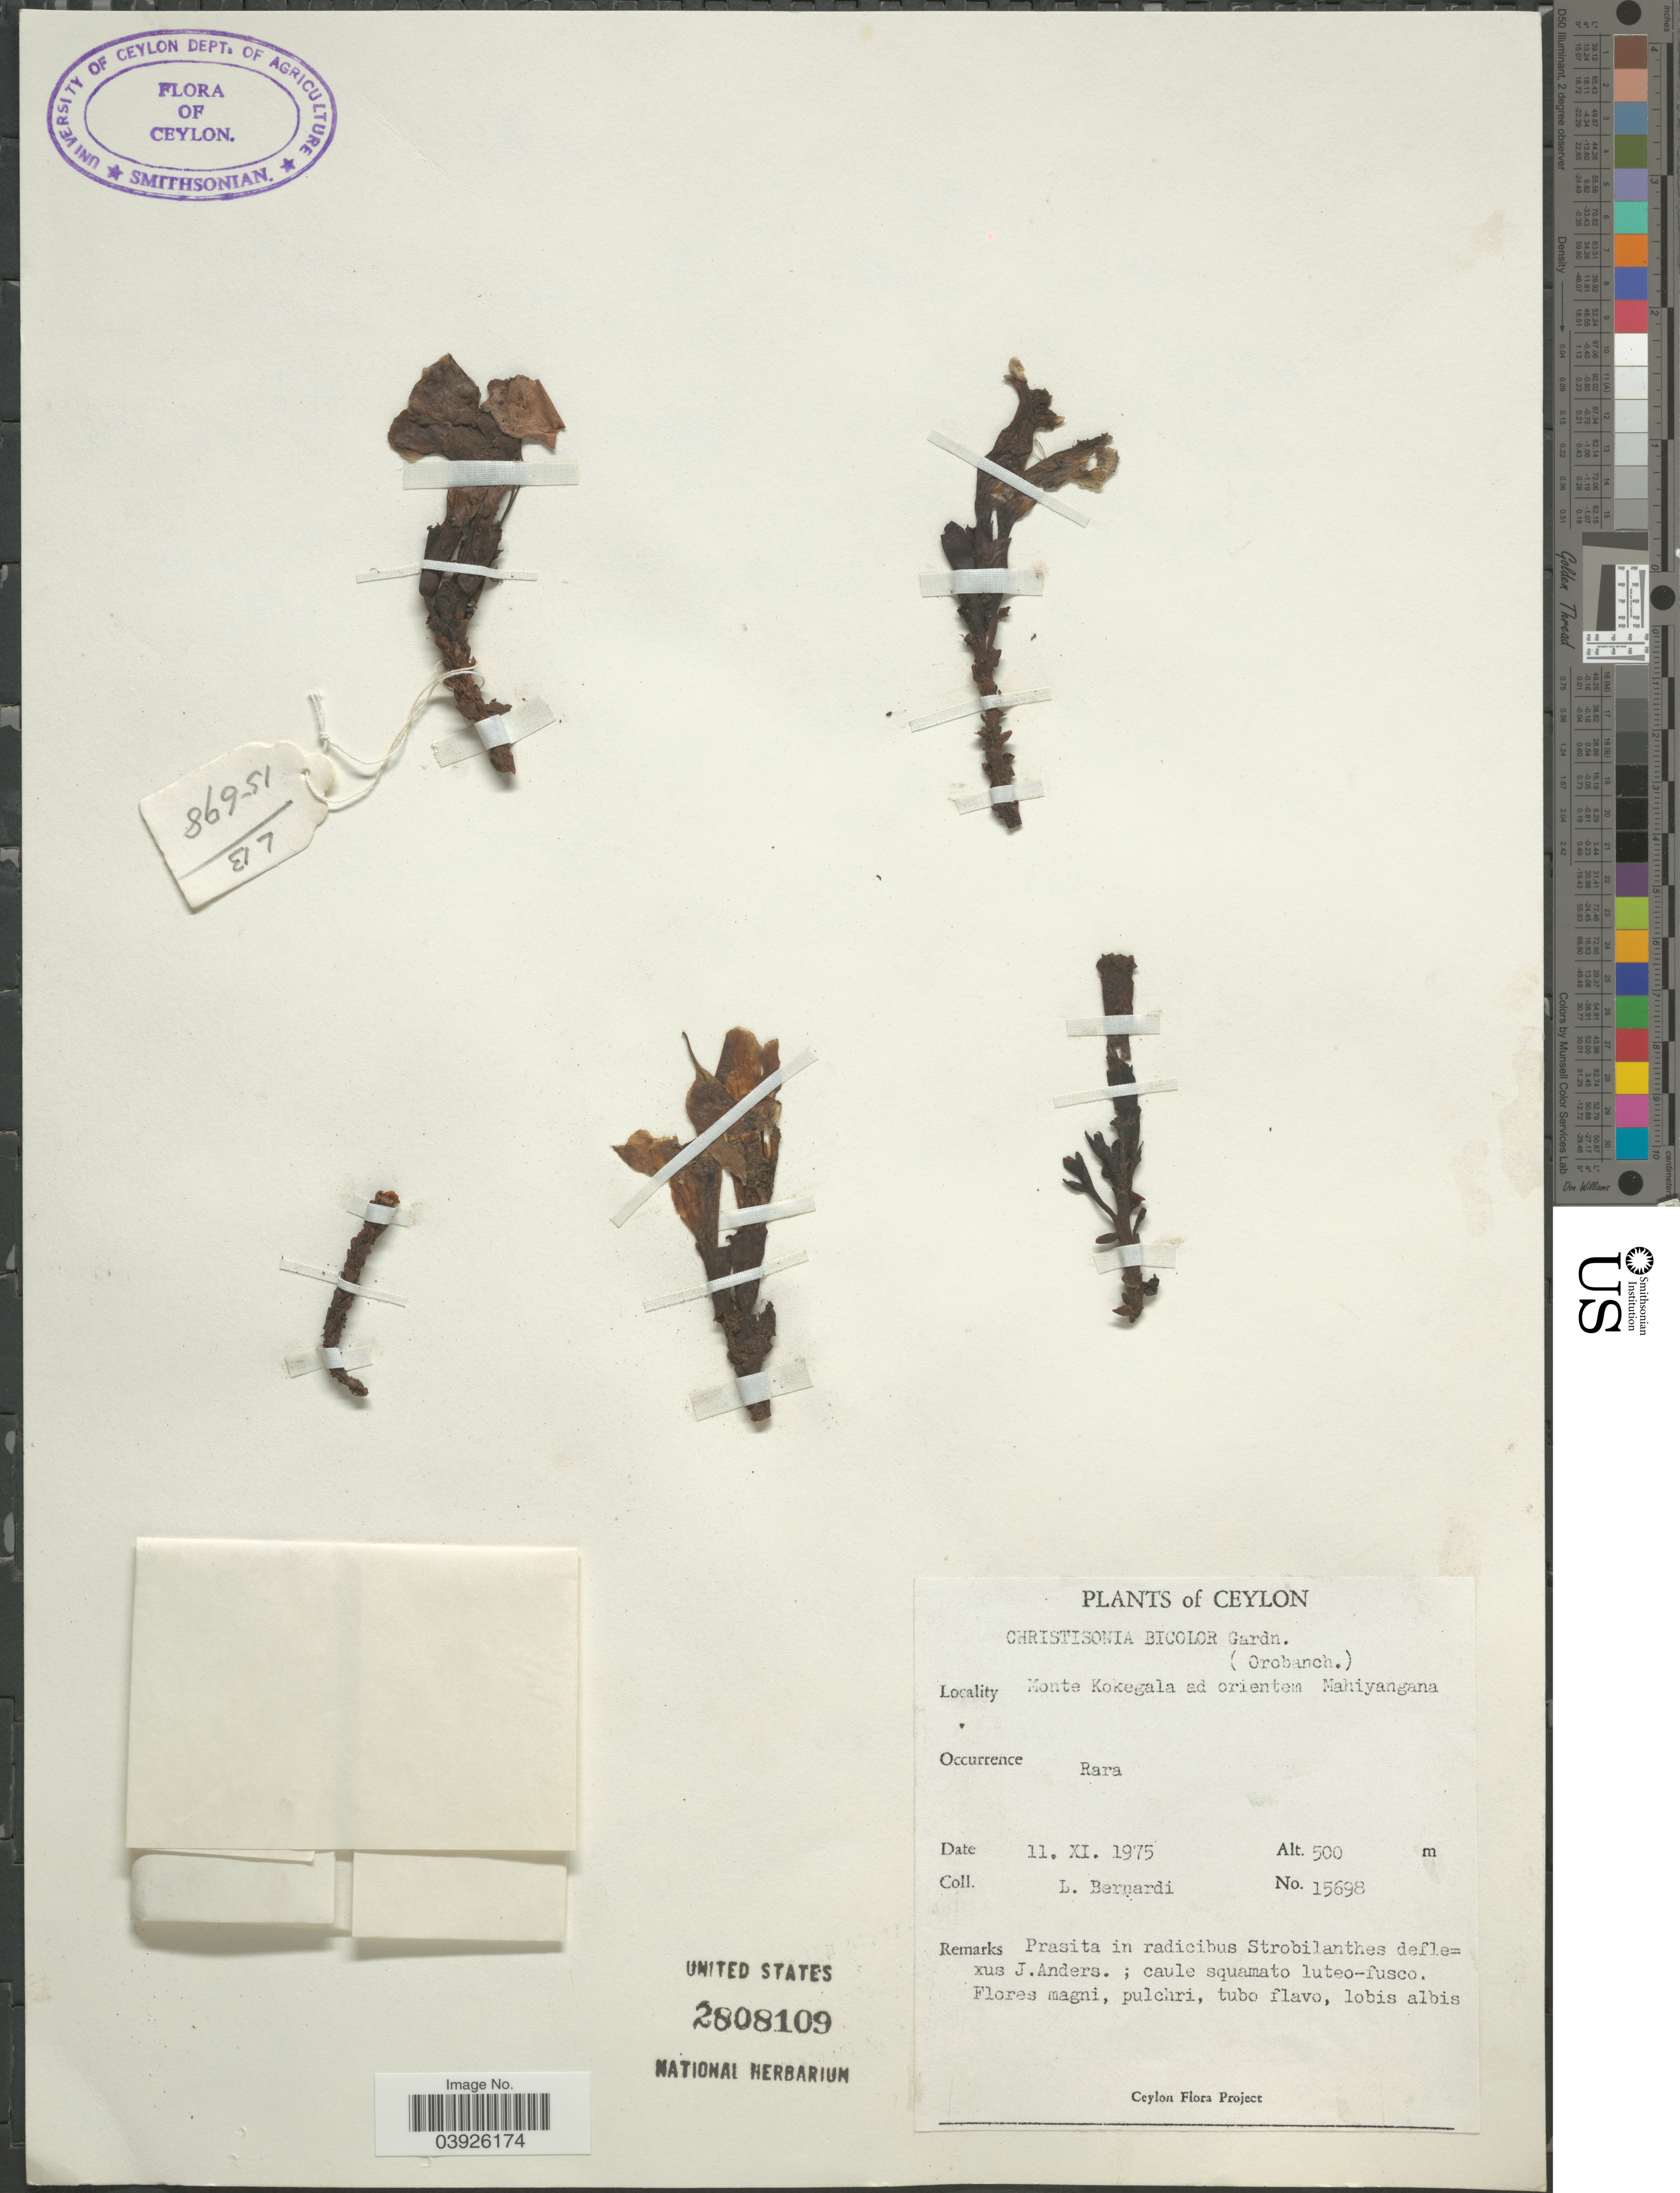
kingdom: Plantae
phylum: Tracheophyta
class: Magnoliopsida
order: Lamiales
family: Orobanchaceae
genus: Christisonia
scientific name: Christisonia bicolor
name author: Gardner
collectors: L. Bernardi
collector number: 15698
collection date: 1975-11-11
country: Sri Lanka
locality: Ceylon. Monte Kokegala ad orientem Mahiyangana.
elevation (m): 500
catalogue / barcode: US 2808109